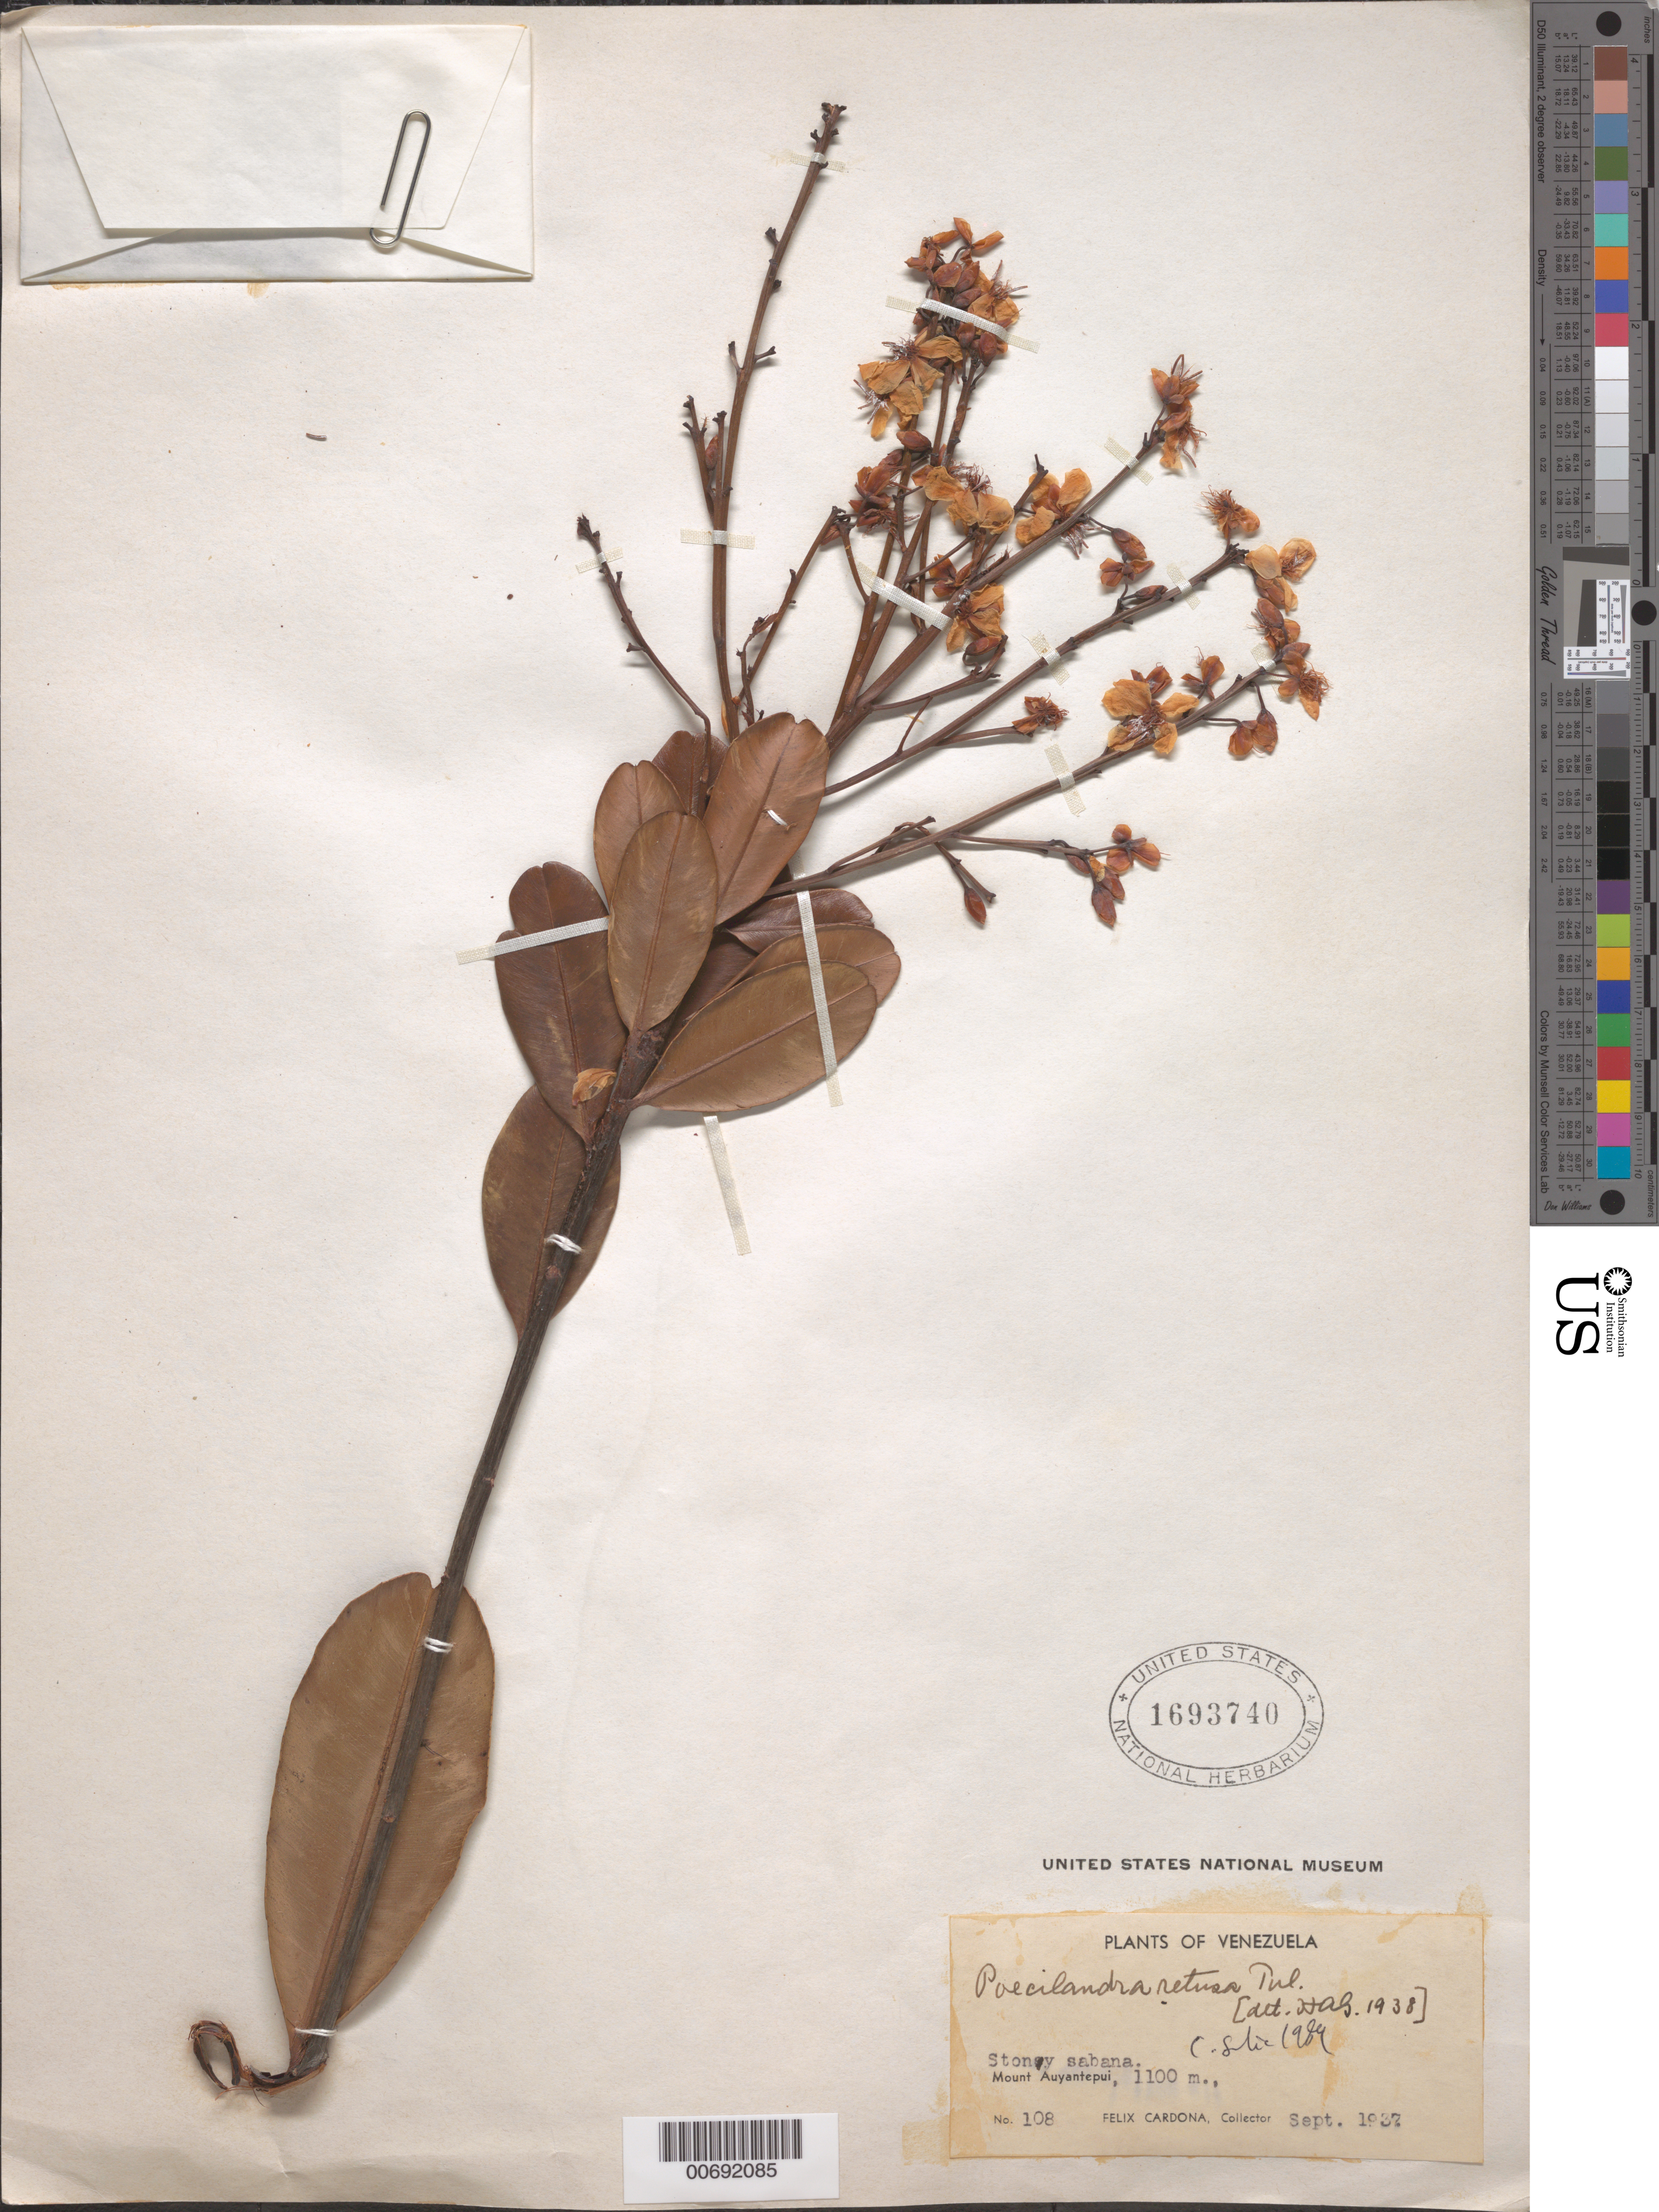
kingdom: Plantae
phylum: Tracheophyta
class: Magnoliopsida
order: Malpighiales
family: Ochnaceae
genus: Poecilandra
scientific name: Poecilandra retusa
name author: Tul.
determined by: Sastre, C. H. L.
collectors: F. Cardona Puig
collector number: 108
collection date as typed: Sep-37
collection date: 1937-09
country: Venezuela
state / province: Bolívar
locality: Cerro Auyantepuí, Alto Caroní, Guayana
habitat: Stony savanna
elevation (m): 1100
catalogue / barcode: US 1693740